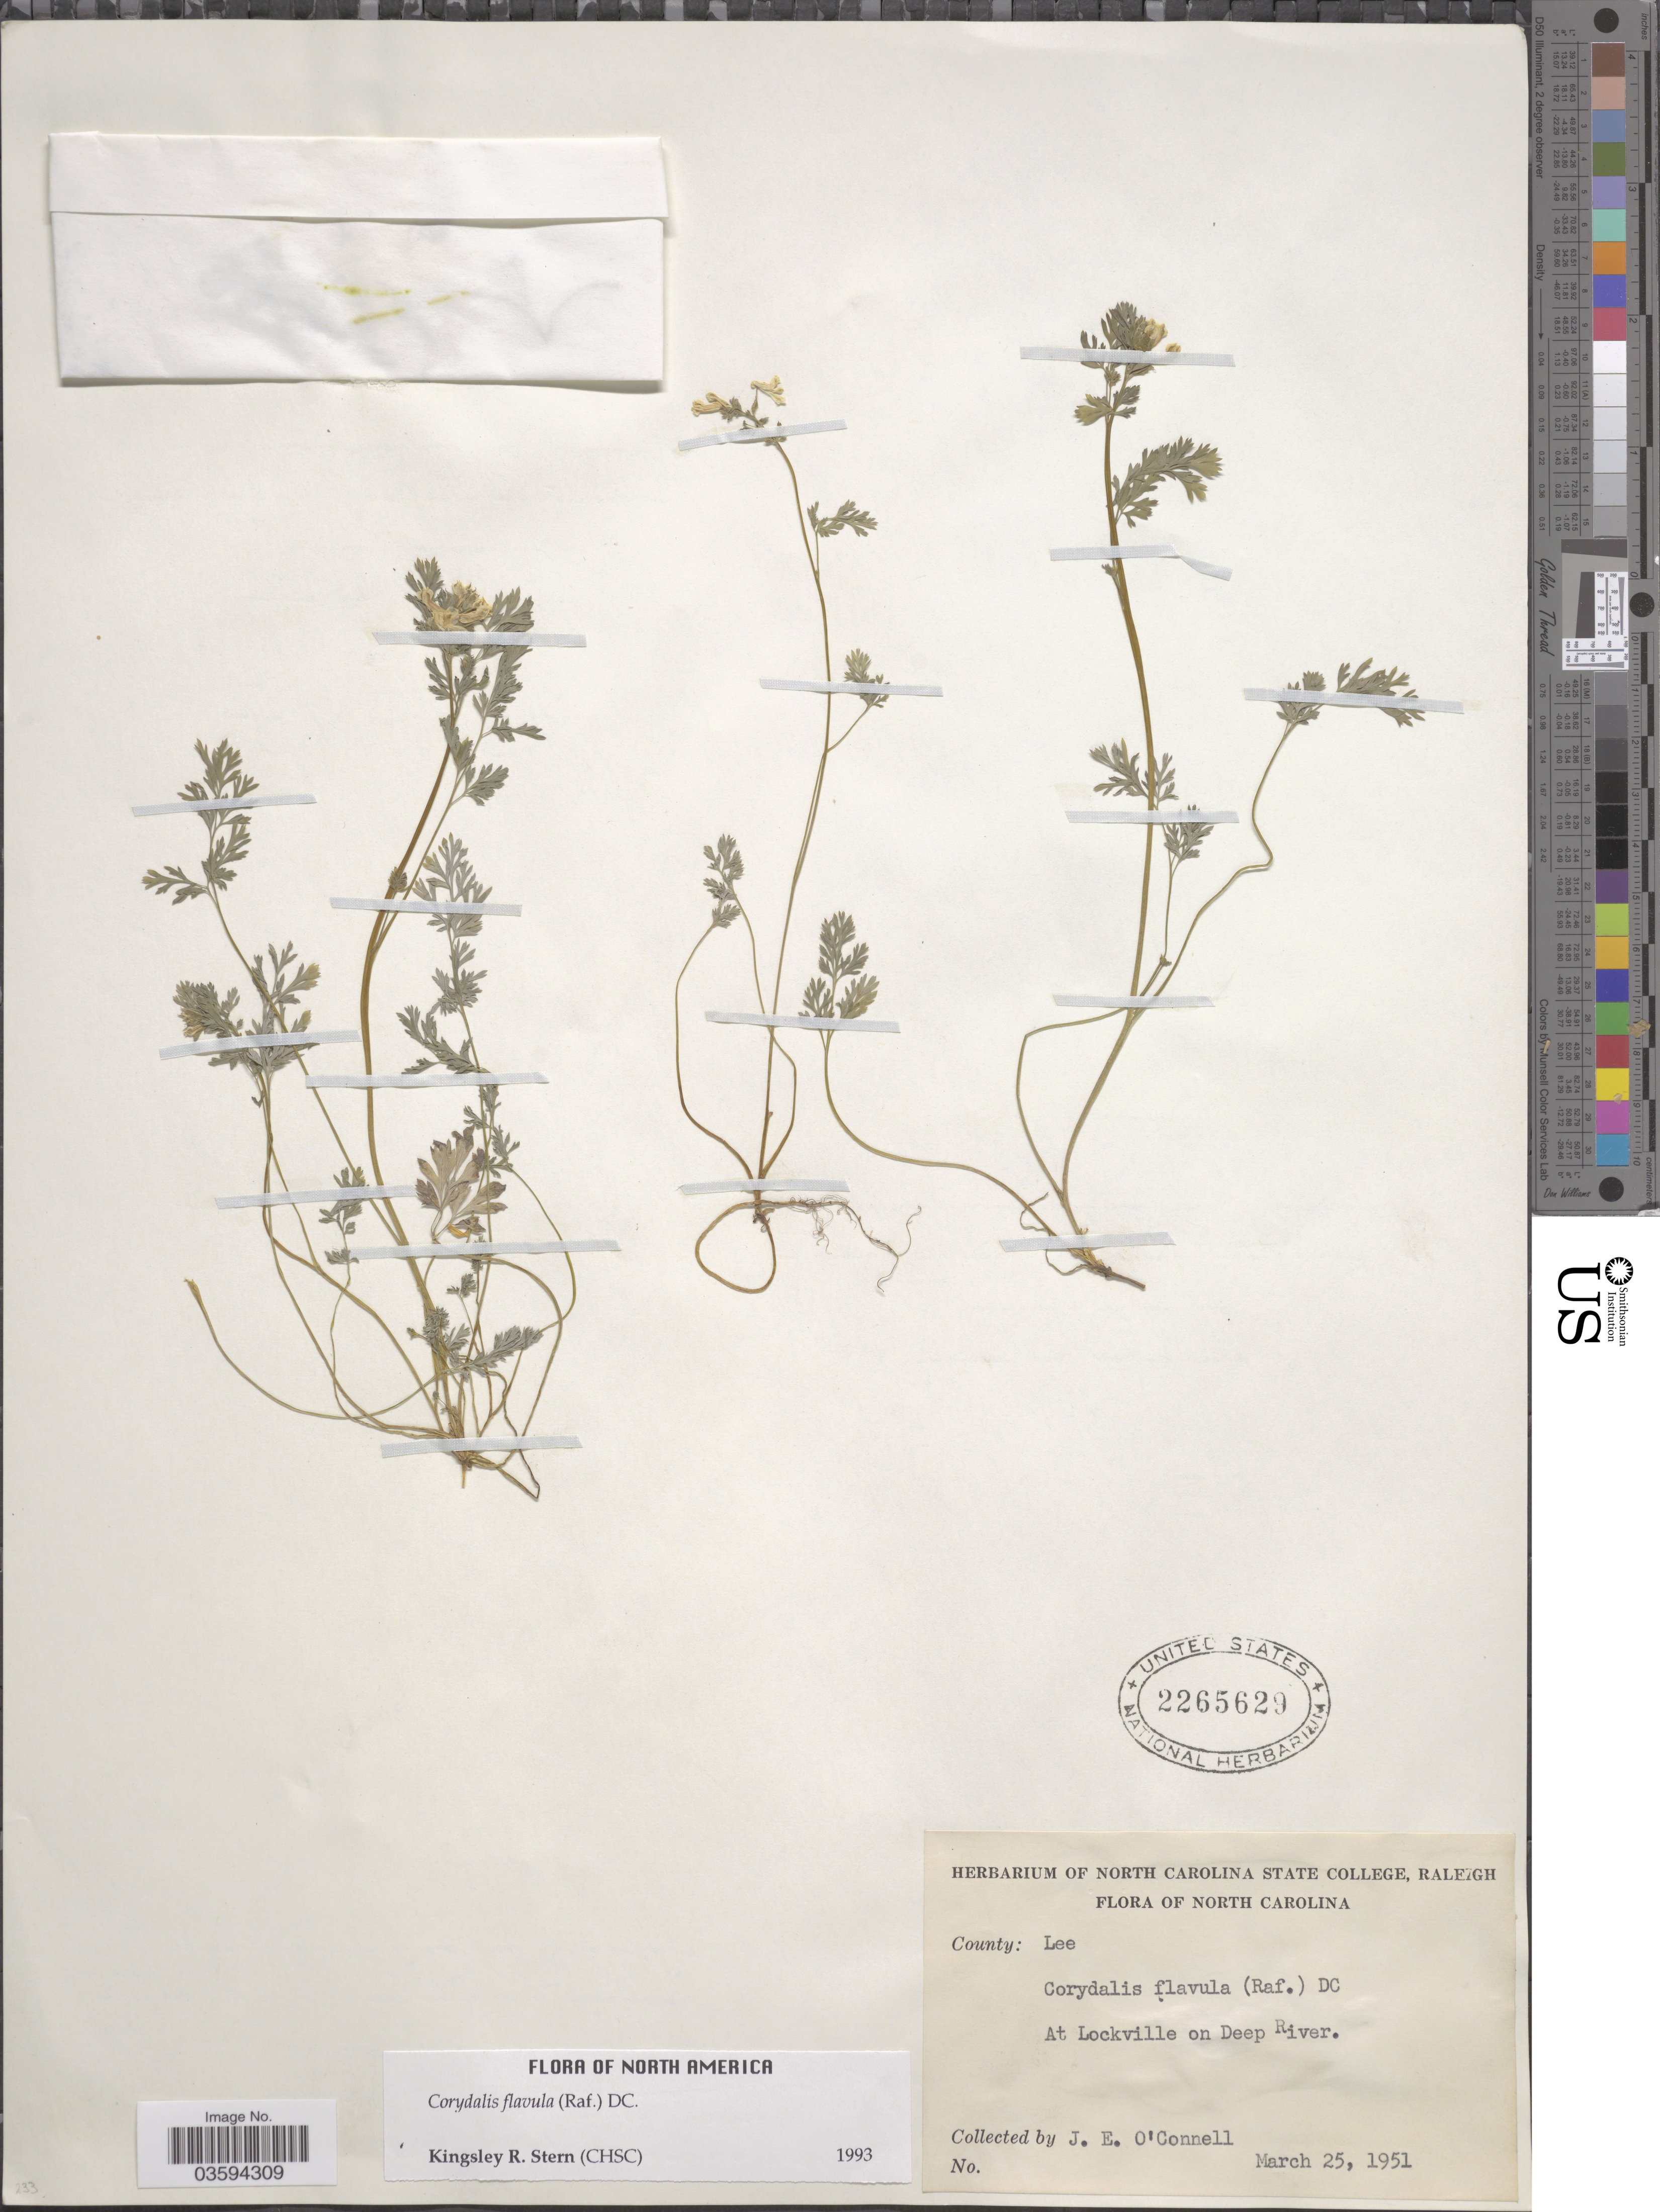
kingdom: Plantae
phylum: Tracheophyta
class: Magnoliopsida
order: Ranunculales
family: Papaveraceae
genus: Corydalis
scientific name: Corydalis flavula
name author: (Raf.) DC.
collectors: J. O'Connell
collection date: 1951-03-25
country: United States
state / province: North Carolina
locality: County: Lee. At Lockville on Deep River.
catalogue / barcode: US 2265629